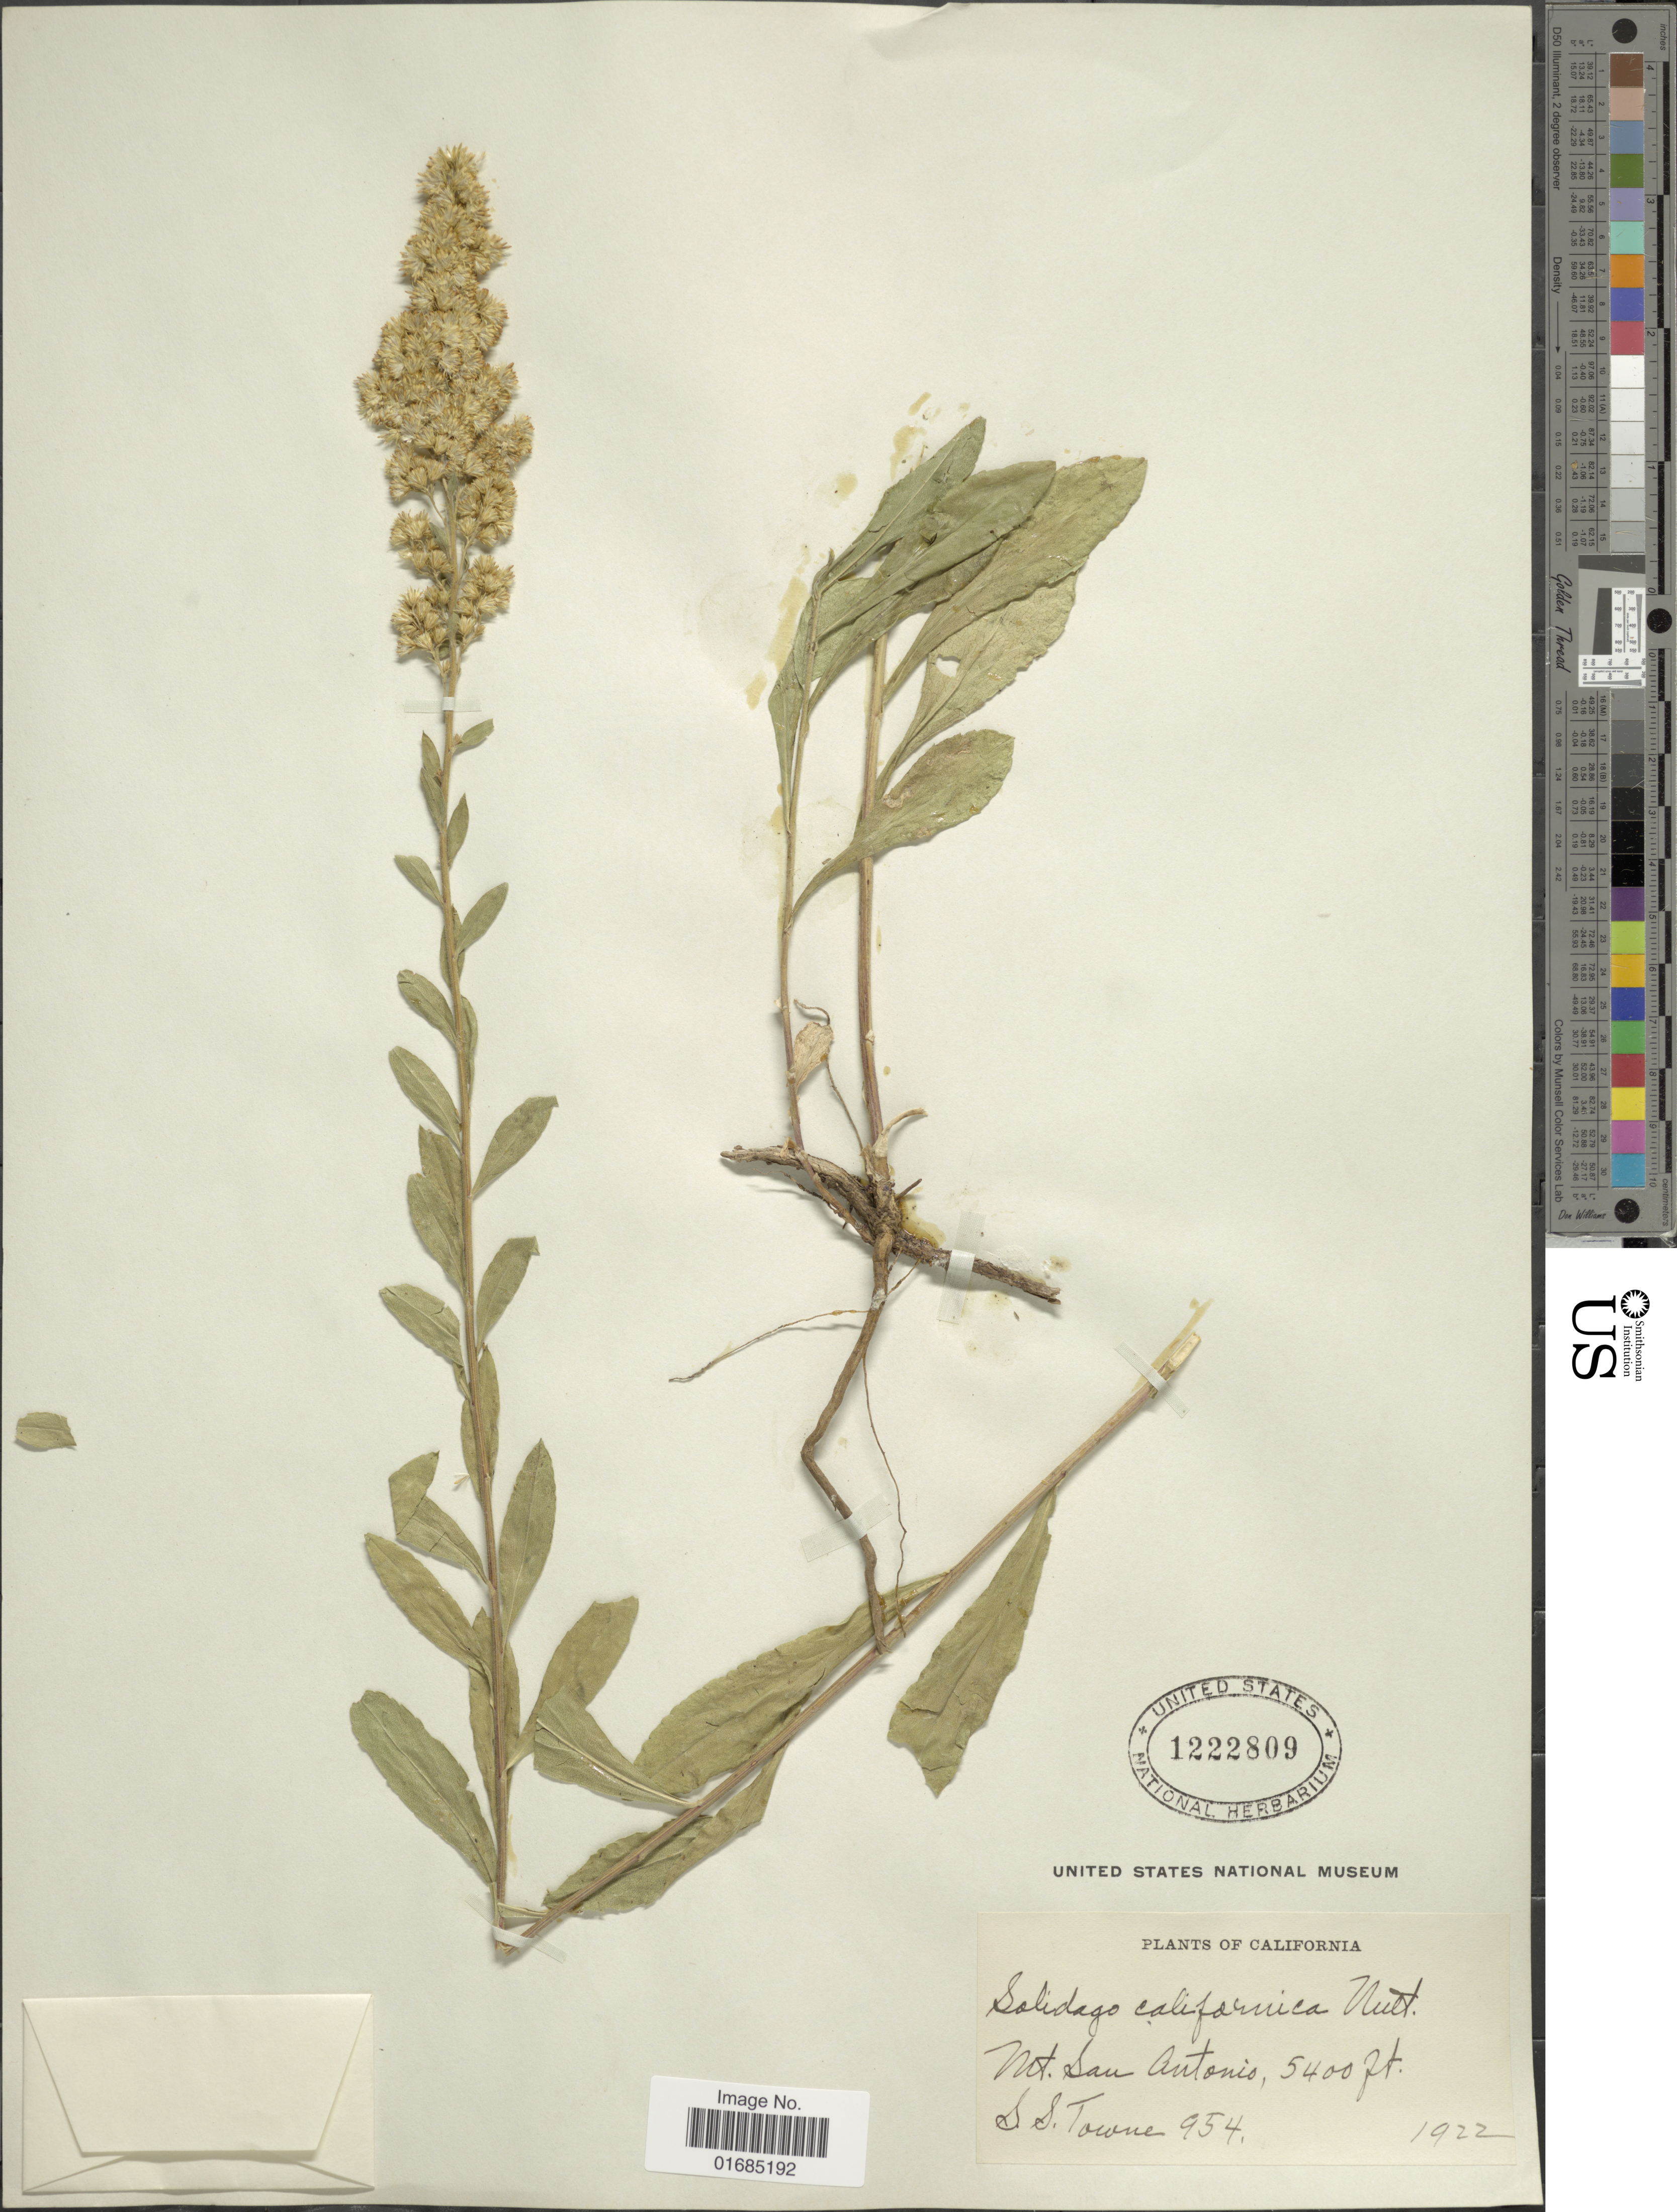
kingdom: Plantae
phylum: Tracheophyta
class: Magnoliopsida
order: Asterales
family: Asteraceae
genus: Solidago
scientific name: Solidago californica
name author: Nutt.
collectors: S. Towne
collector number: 954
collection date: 1922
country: United States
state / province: California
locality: Mt. San Antonio.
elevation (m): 1646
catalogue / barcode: US 1222809